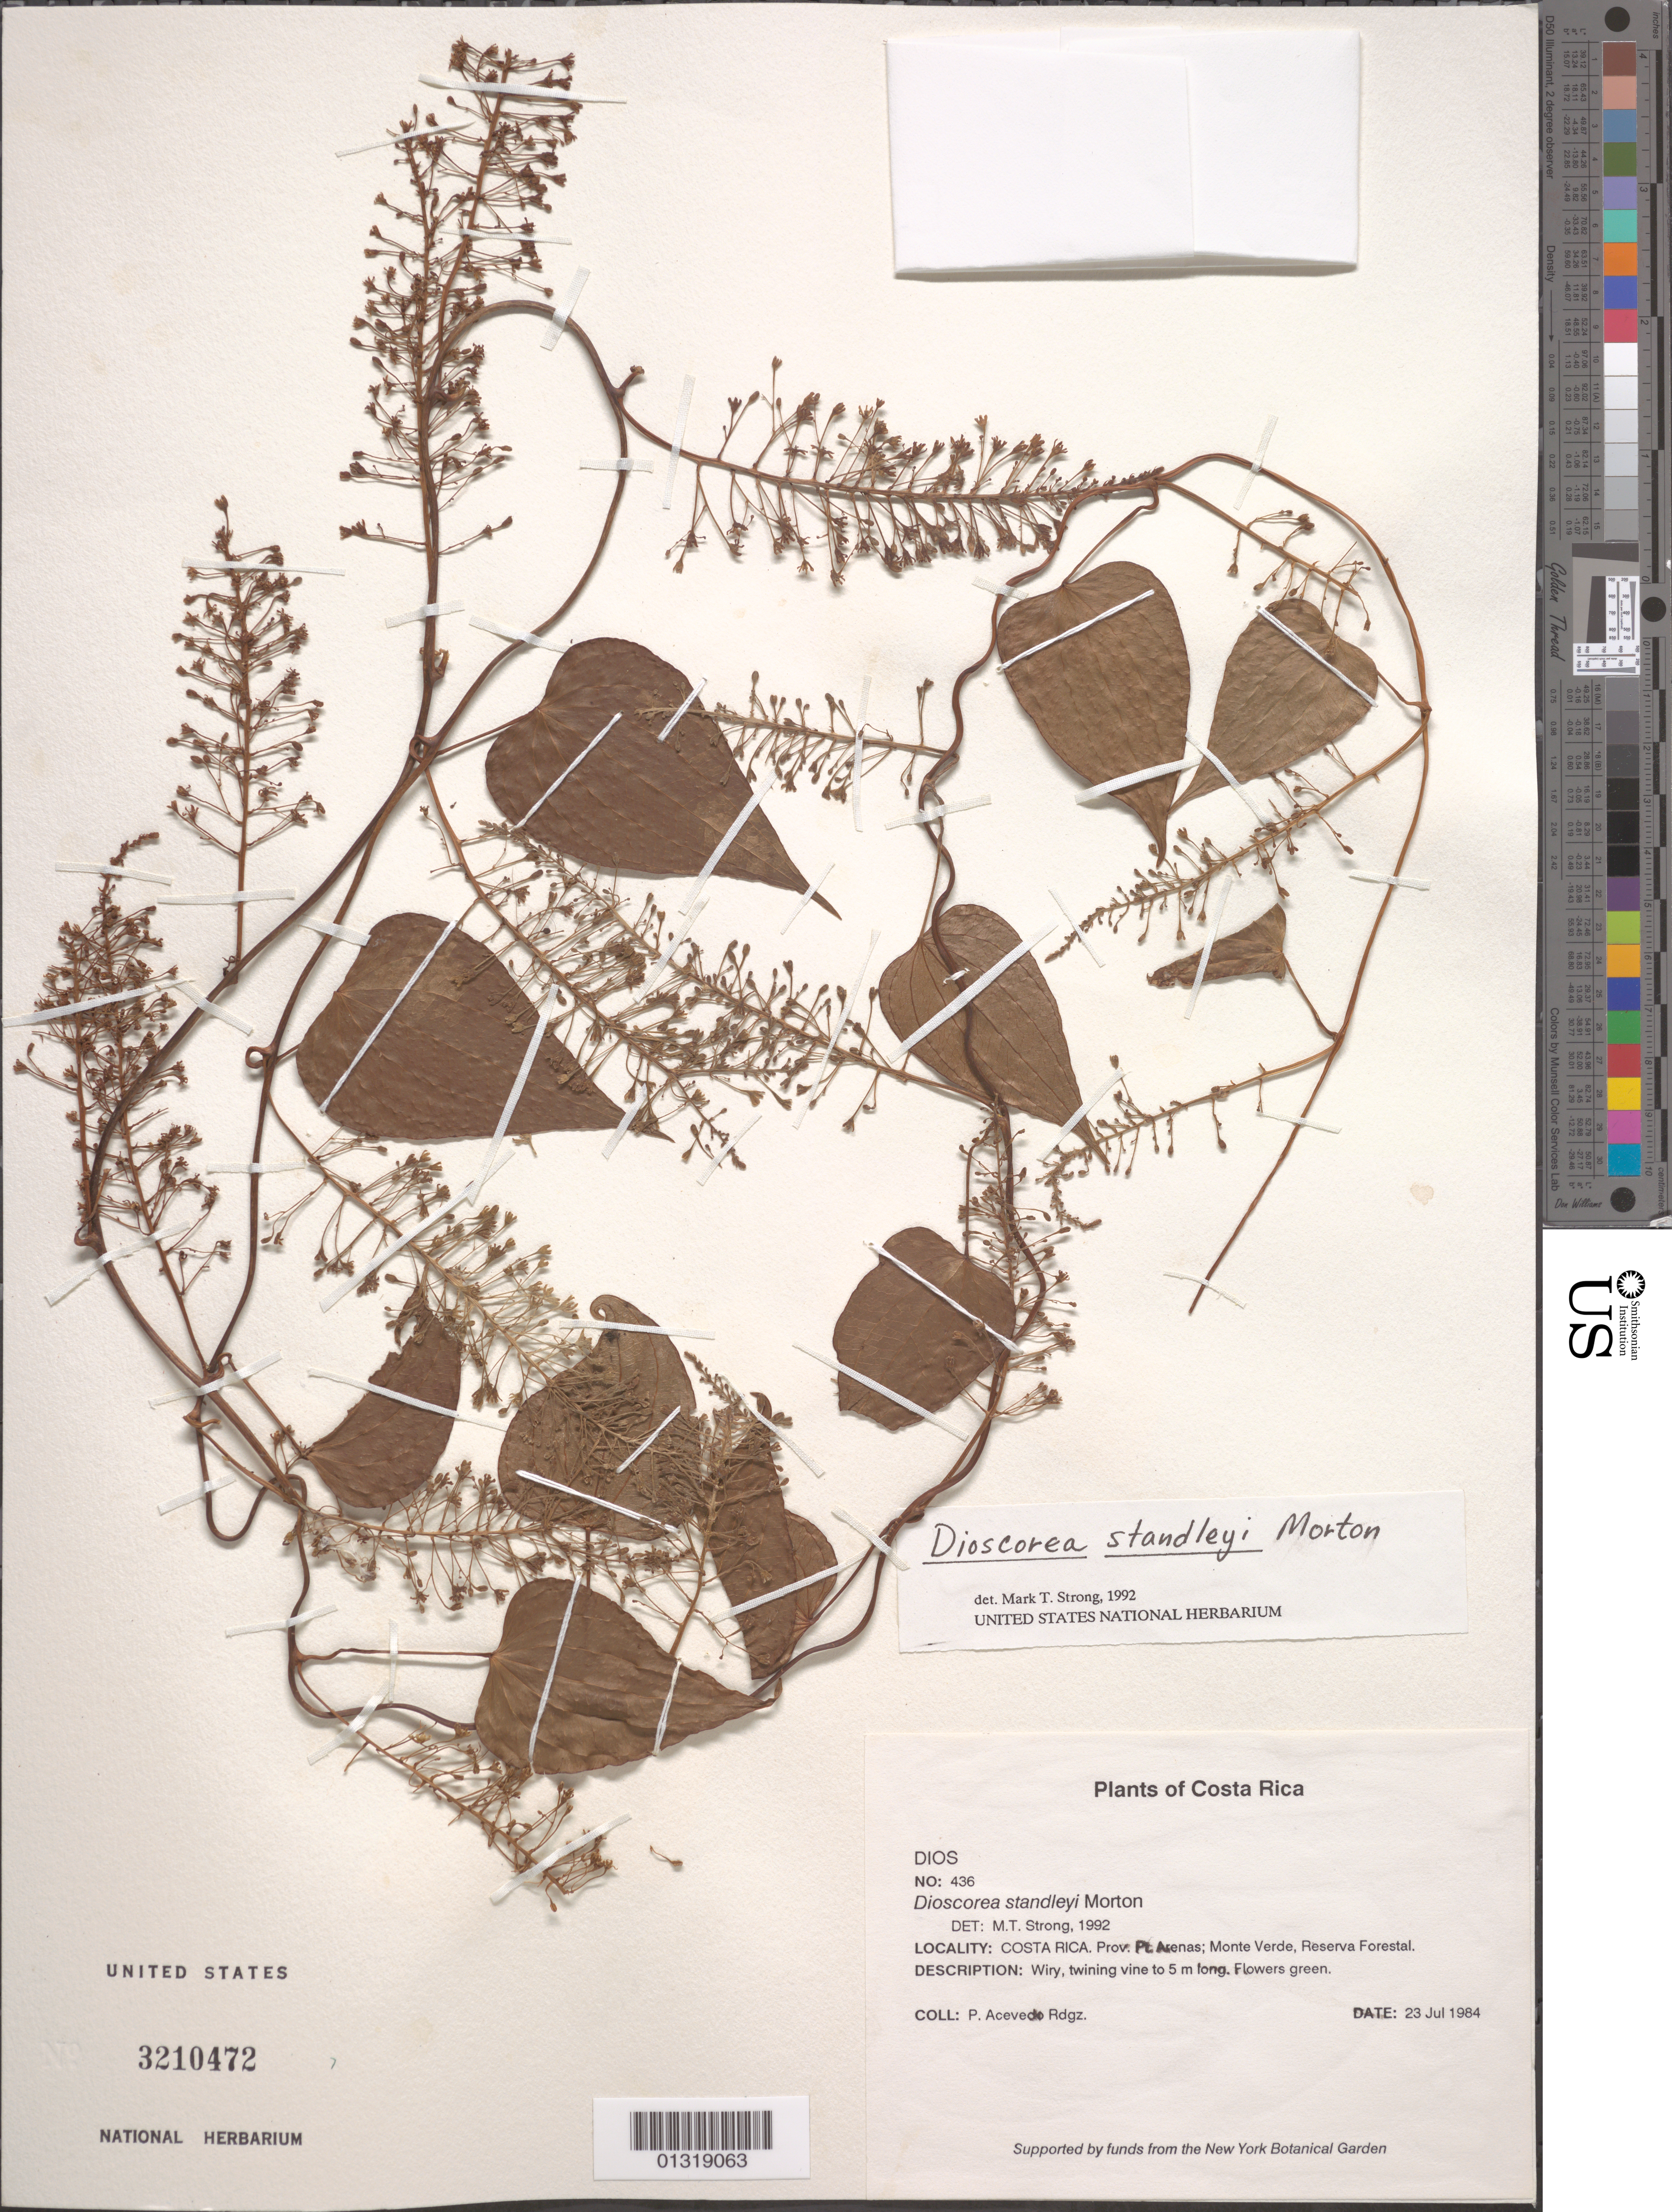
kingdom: Plantae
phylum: Tracheophyta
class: Liliopsida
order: Dioscoreales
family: Dioscoreaceae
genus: Dioscorea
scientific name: Dioscorea standleyi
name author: C.V. Morton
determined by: Strong, M. T., (US), Smithsonian Institution - National Museum of Natural History (UNITED STATES)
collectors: P. Acevedo-Rodr.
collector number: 436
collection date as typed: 23 Jul 1984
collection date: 1984-07-23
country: Costa Rica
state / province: Puntarenas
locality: Prov. Pt. Arenas; Monte Verde, Reserva Forestal.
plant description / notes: Sheet not found - Sep 2015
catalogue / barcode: US 3210472